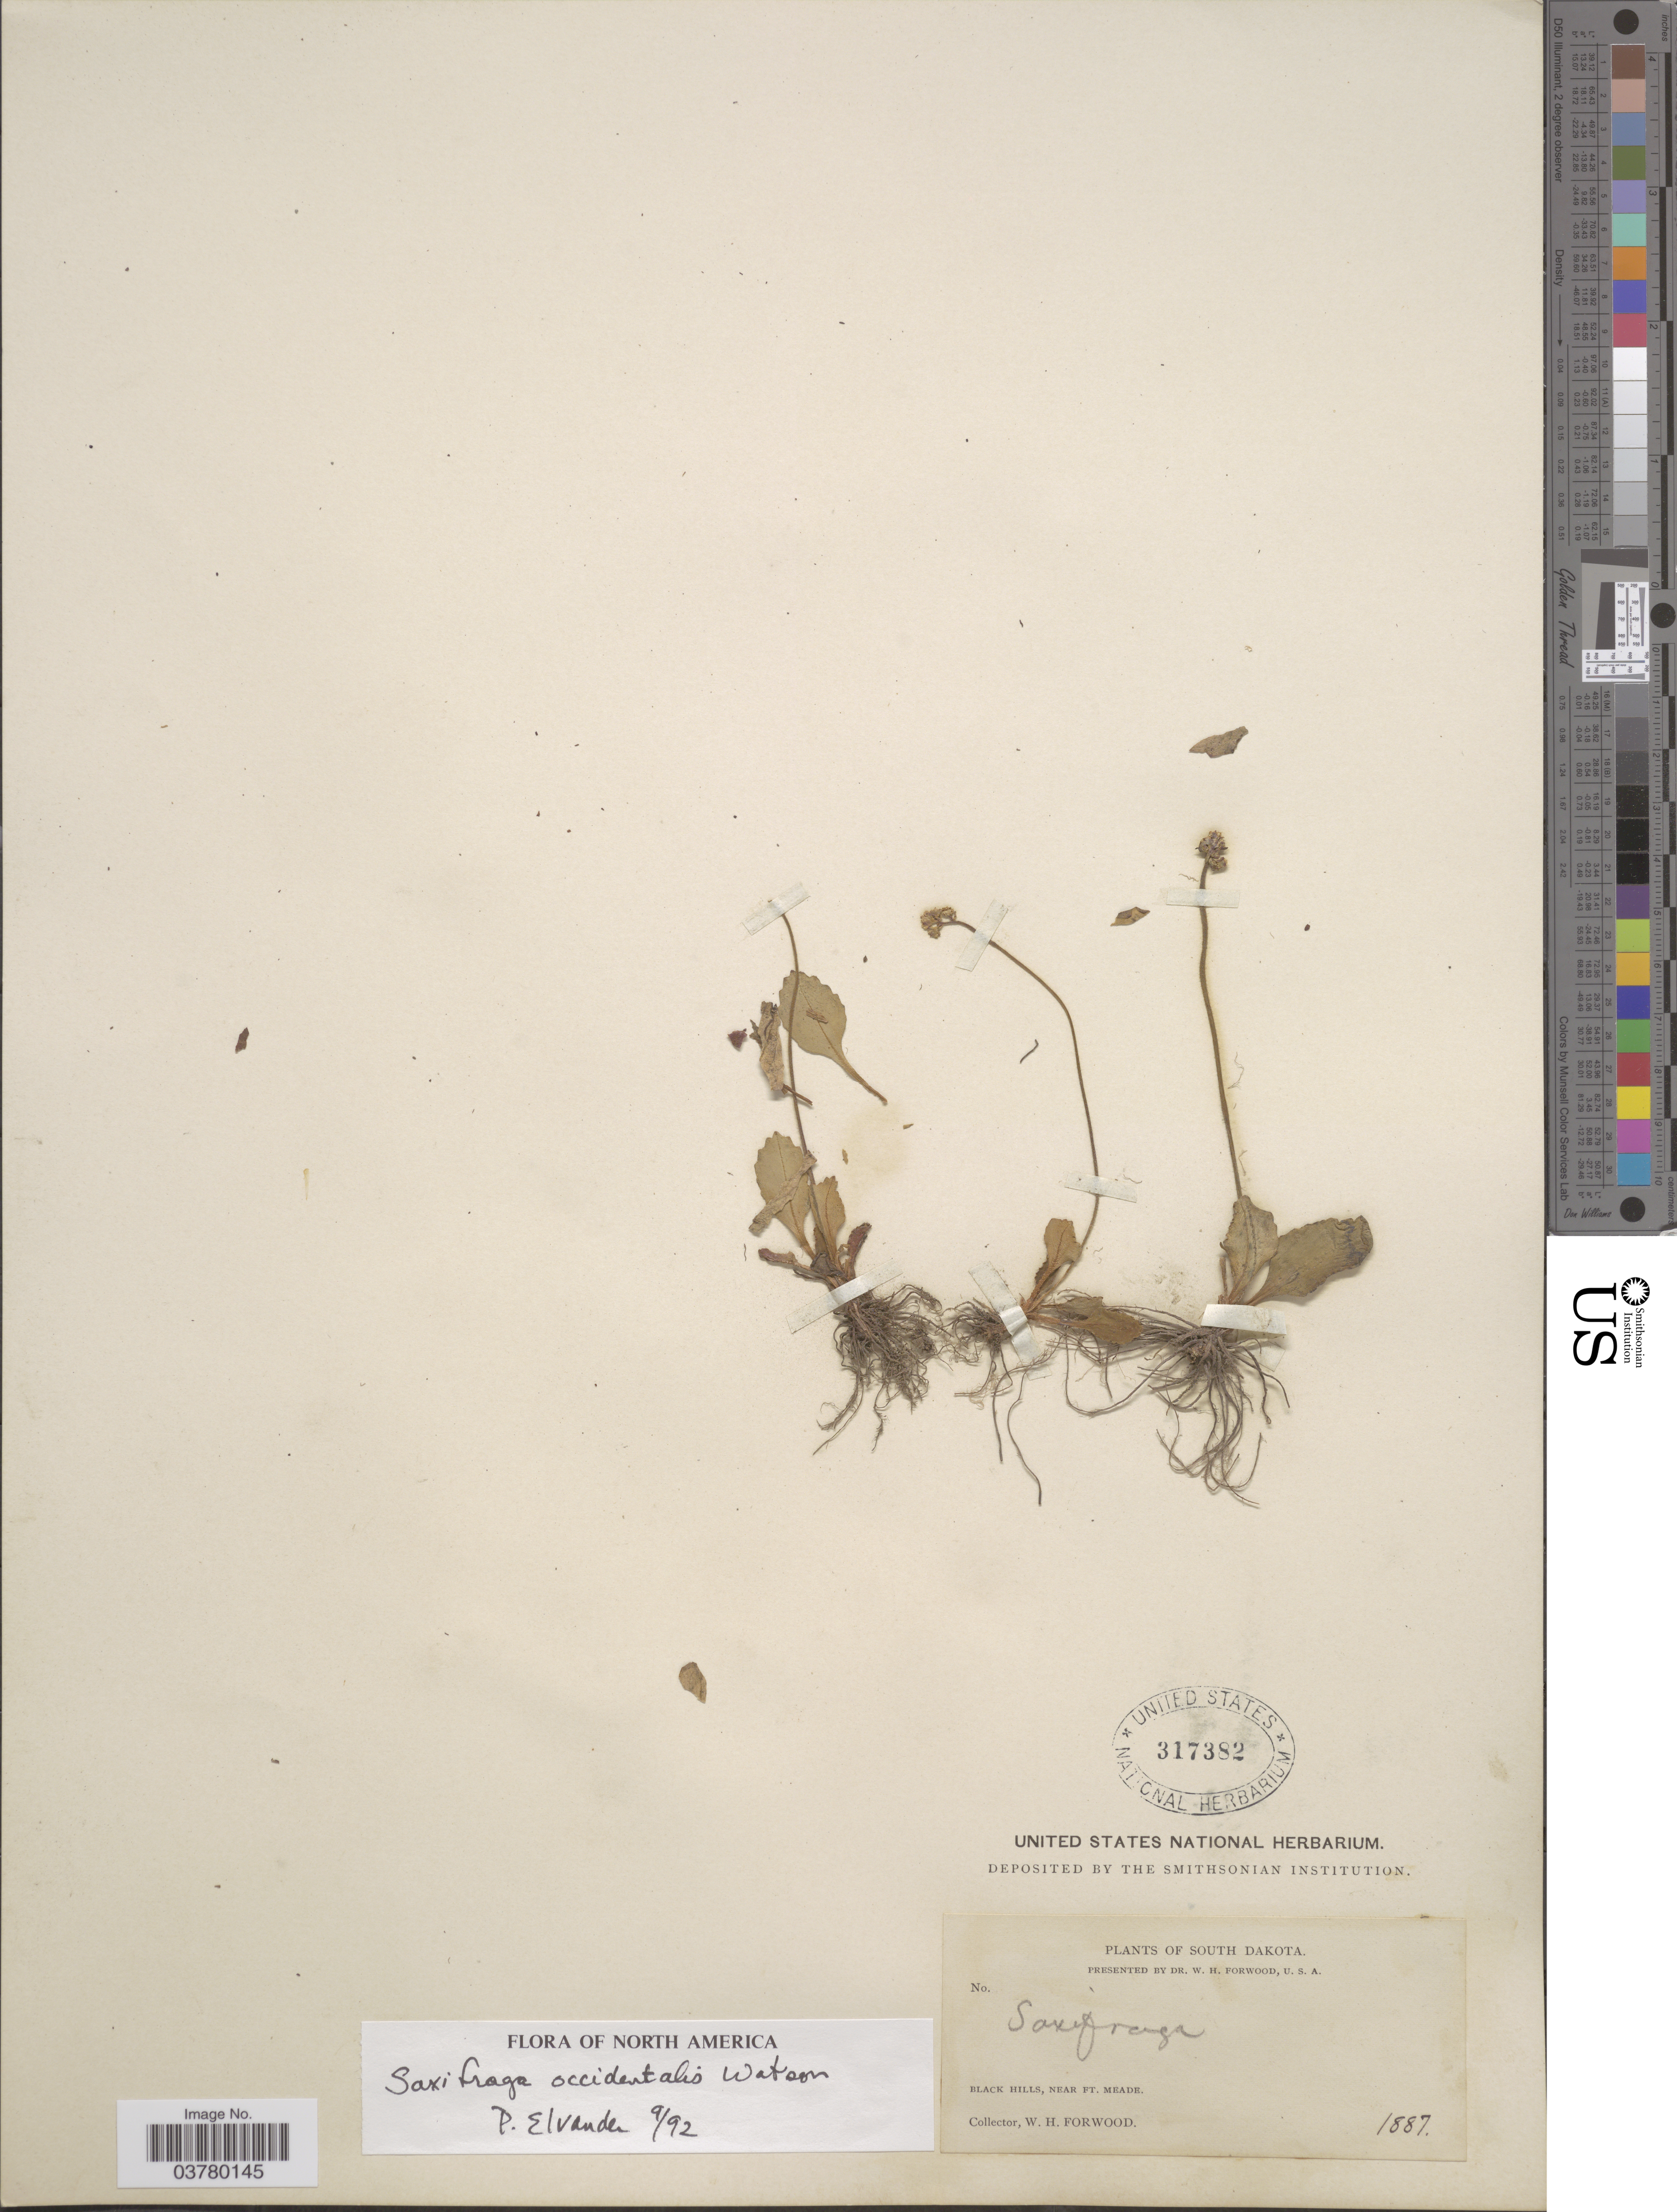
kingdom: Plantae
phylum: Tracheophyta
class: Magnoliopsida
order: Saxifragales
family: Saxifragaceae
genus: Micranthes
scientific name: Micranthes occidentalis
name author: (S. Watson) Small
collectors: W. Forwood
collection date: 1887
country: United States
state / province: South Dakota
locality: Black Hills, near Ft. Meade.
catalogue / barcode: US 317382